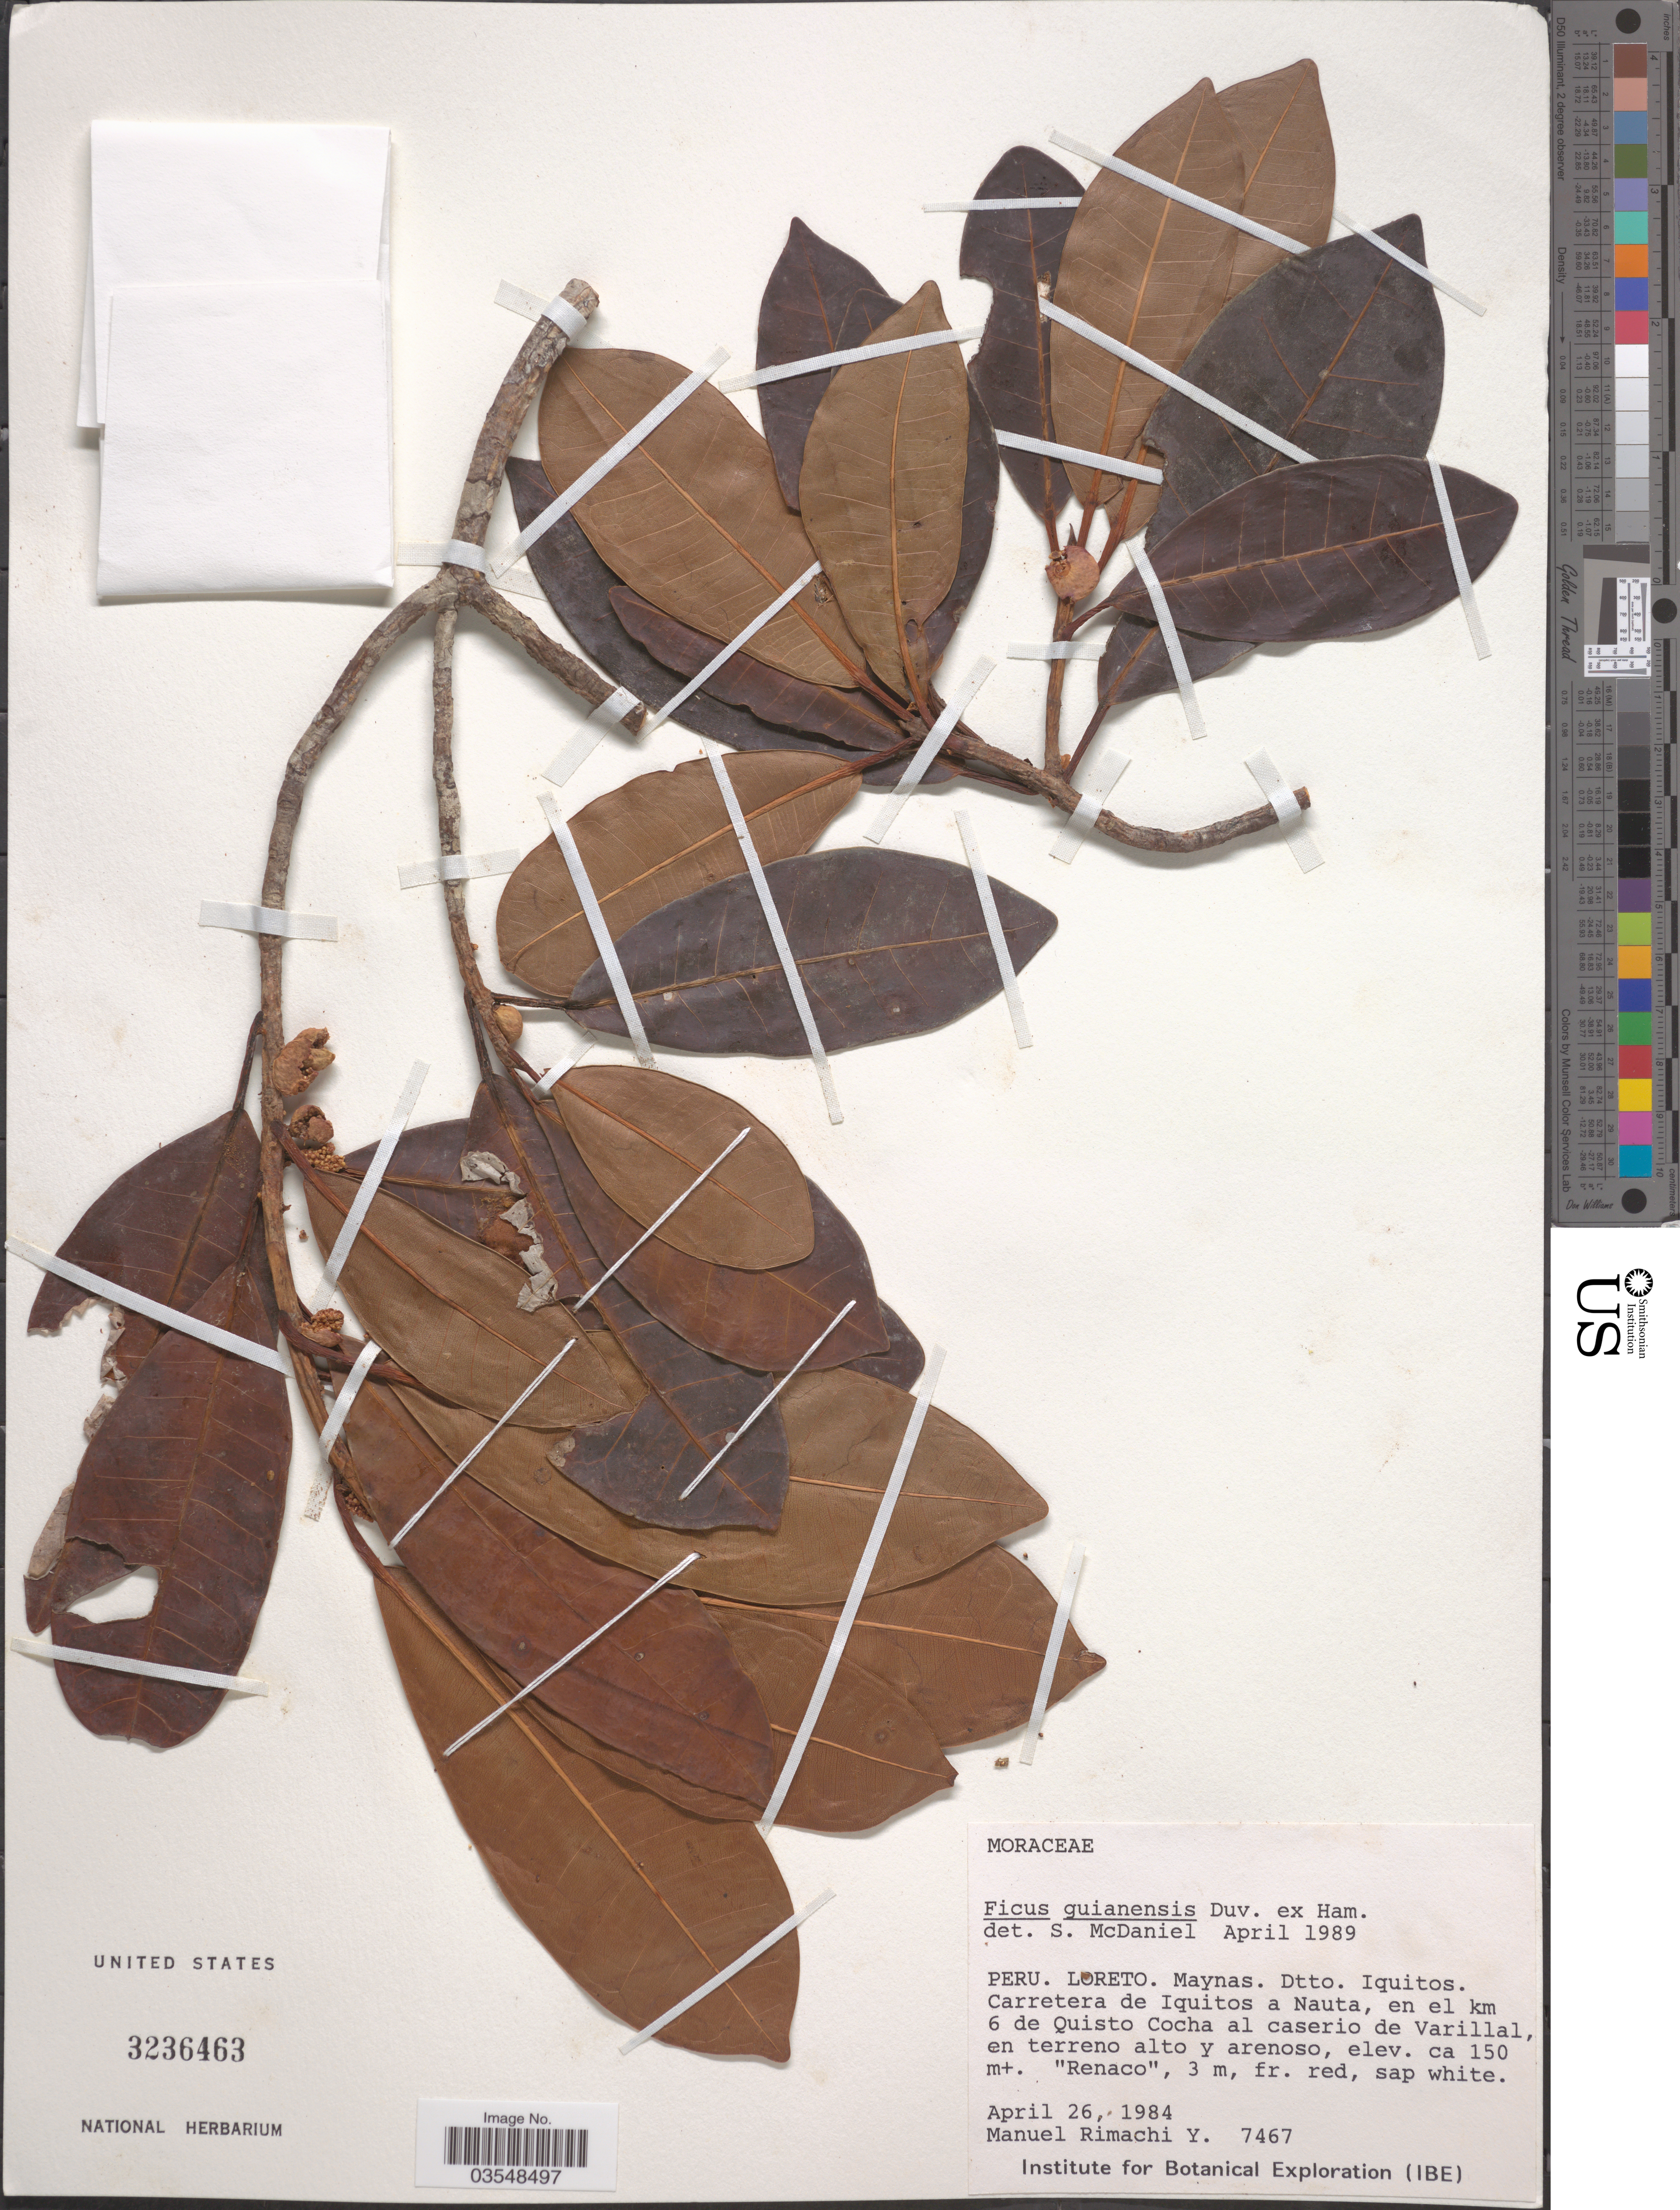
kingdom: Plantae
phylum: Tracheophyta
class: Magnoliopsida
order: Rosales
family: Moraceae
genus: Ficus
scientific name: Ficus guianensis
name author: Desv. ex Ham.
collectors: M. Rimachi Y.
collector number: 7467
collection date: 1984-04-26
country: Peru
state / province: Loreto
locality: Maynas. Dtto. Iquitos. Carretera de Iquitos a Nauta, en el km 6 de Quisto Cocha al caserio de Varillal, en terreno alto y arenoso.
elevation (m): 150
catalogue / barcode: US 3236463